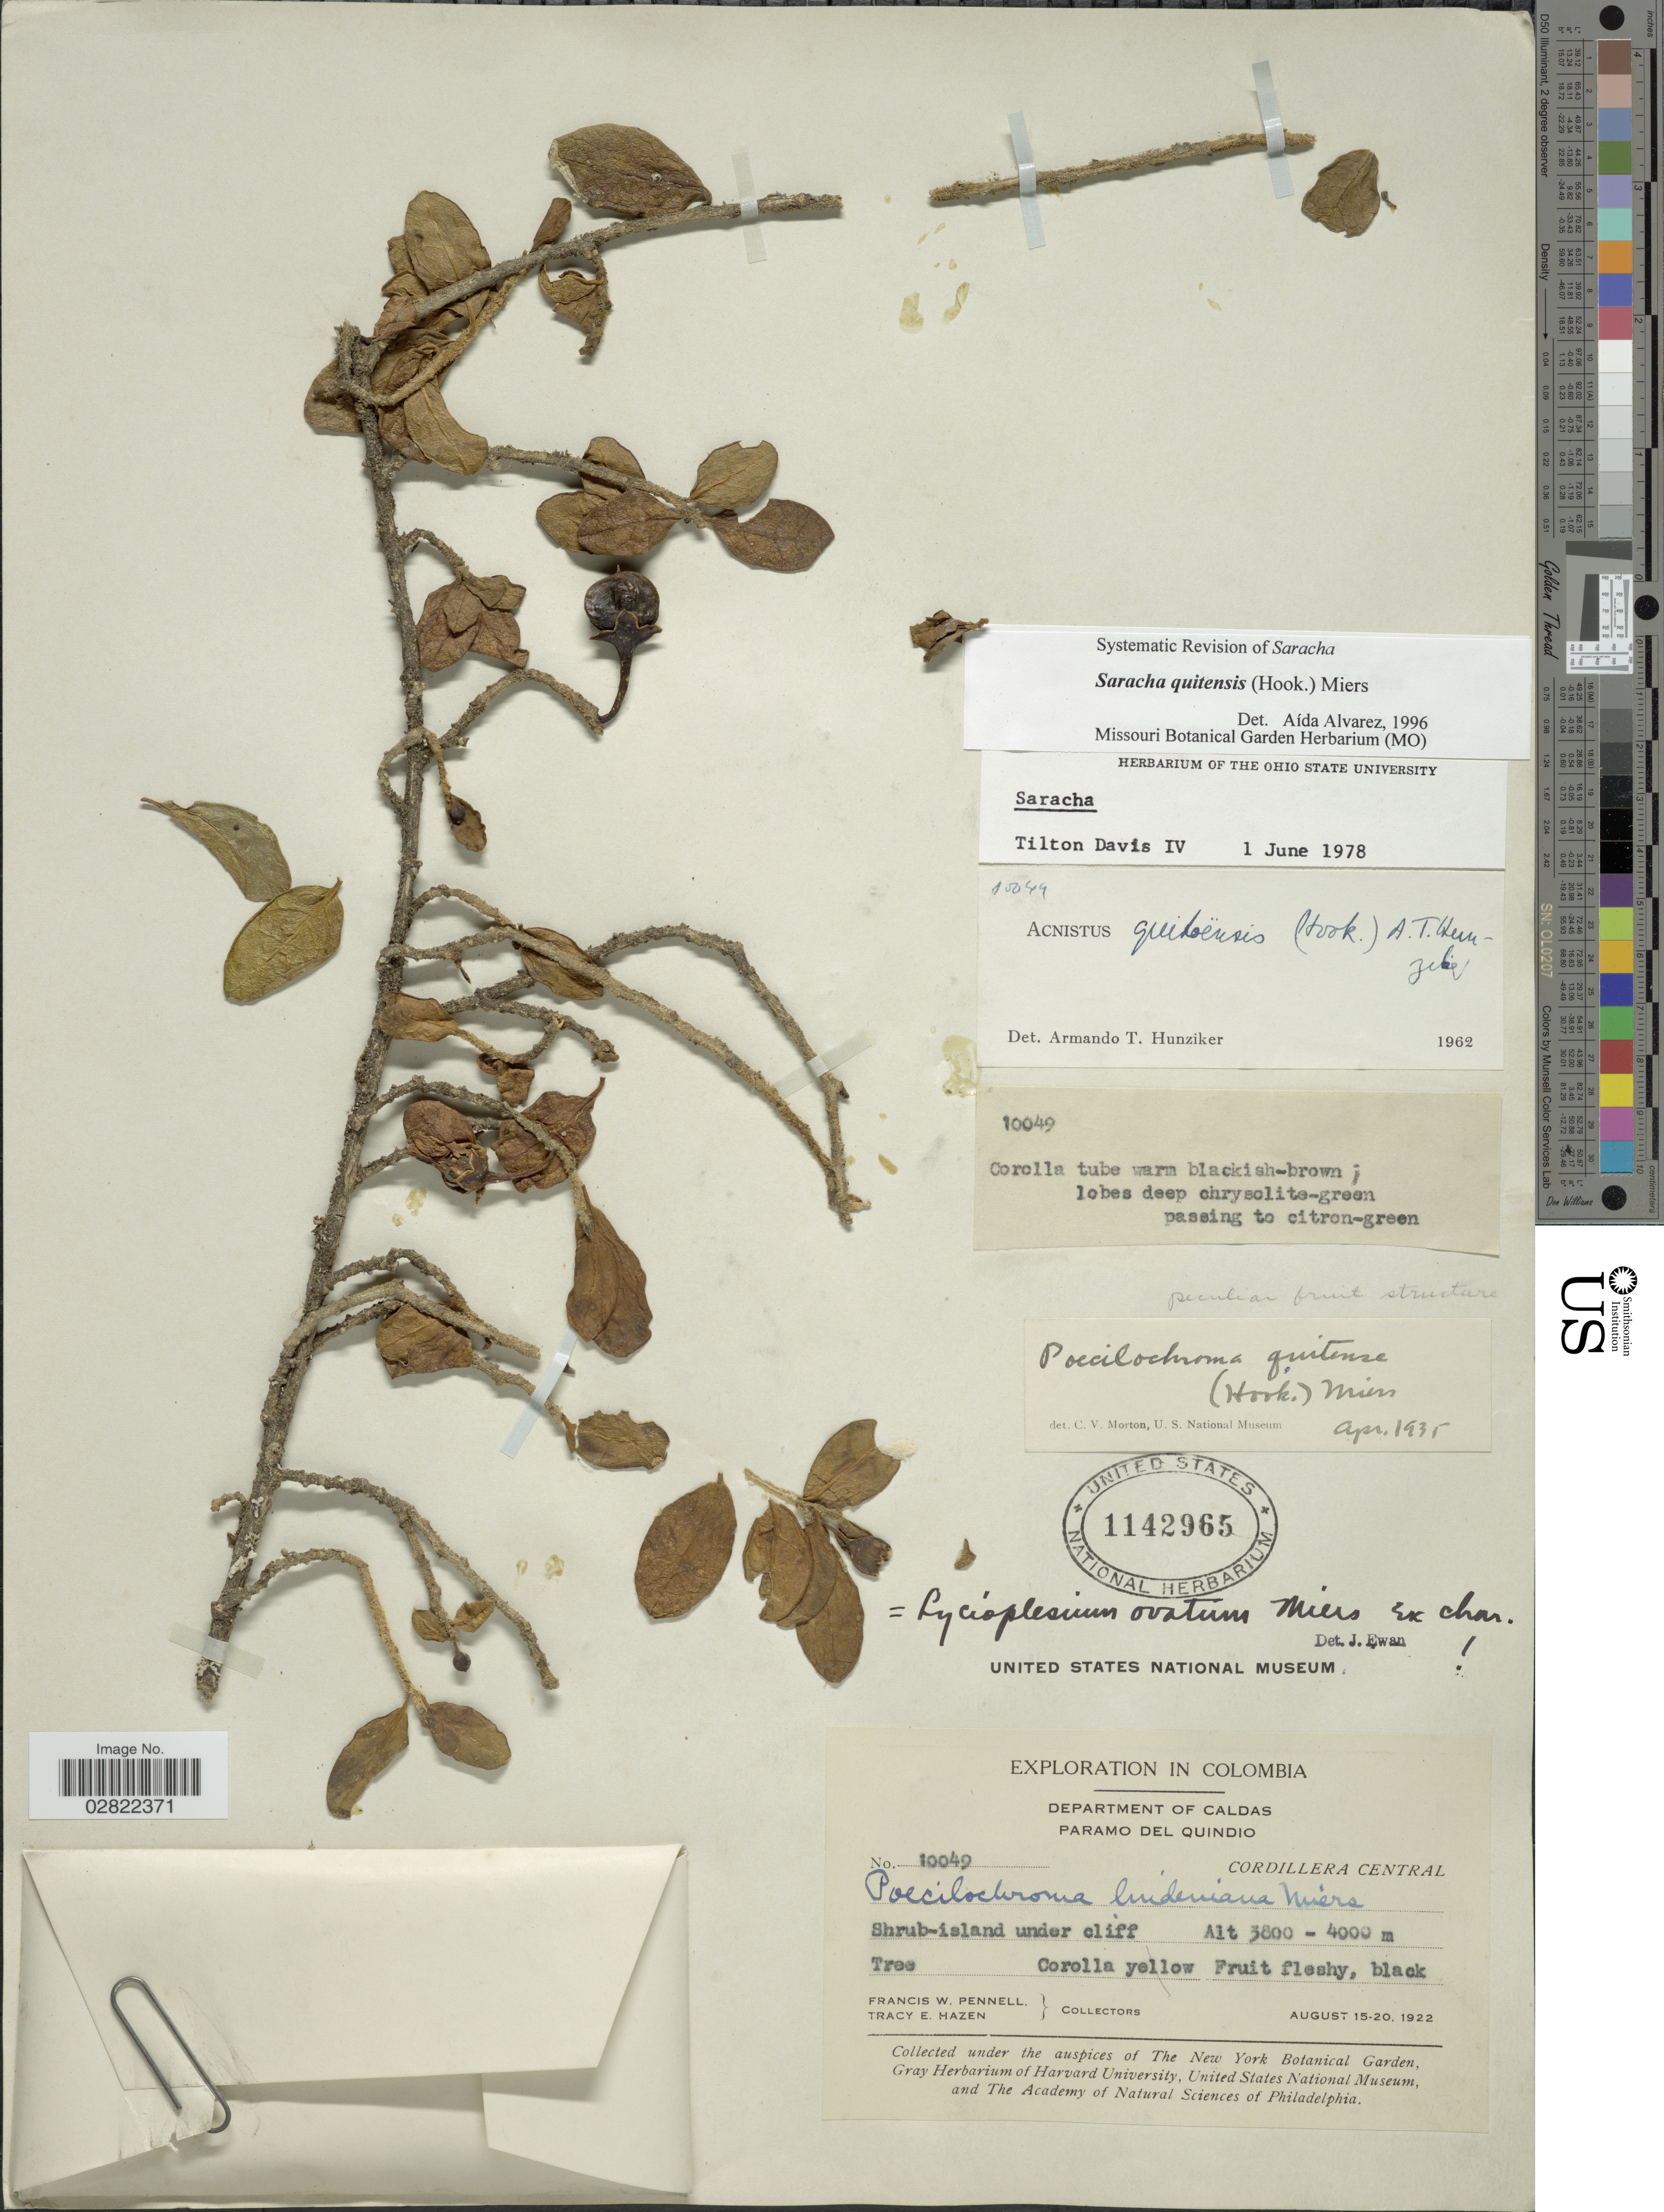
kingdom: Plantae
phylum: Tracheophyta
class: Magnoliopsida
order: Solanales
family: Solanaceae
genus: Saracha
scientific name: Saracha quitensis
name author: (Hook.) Miers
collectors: F. W. Pennell & T. E. Hazen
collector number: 10049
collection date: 1922-08-15/1922-08-20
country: Colombia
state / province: Caldas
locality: Department of Caldas, Paramo del Quindio, Cordillera Central.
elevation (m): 3800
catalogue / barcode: US 1142965